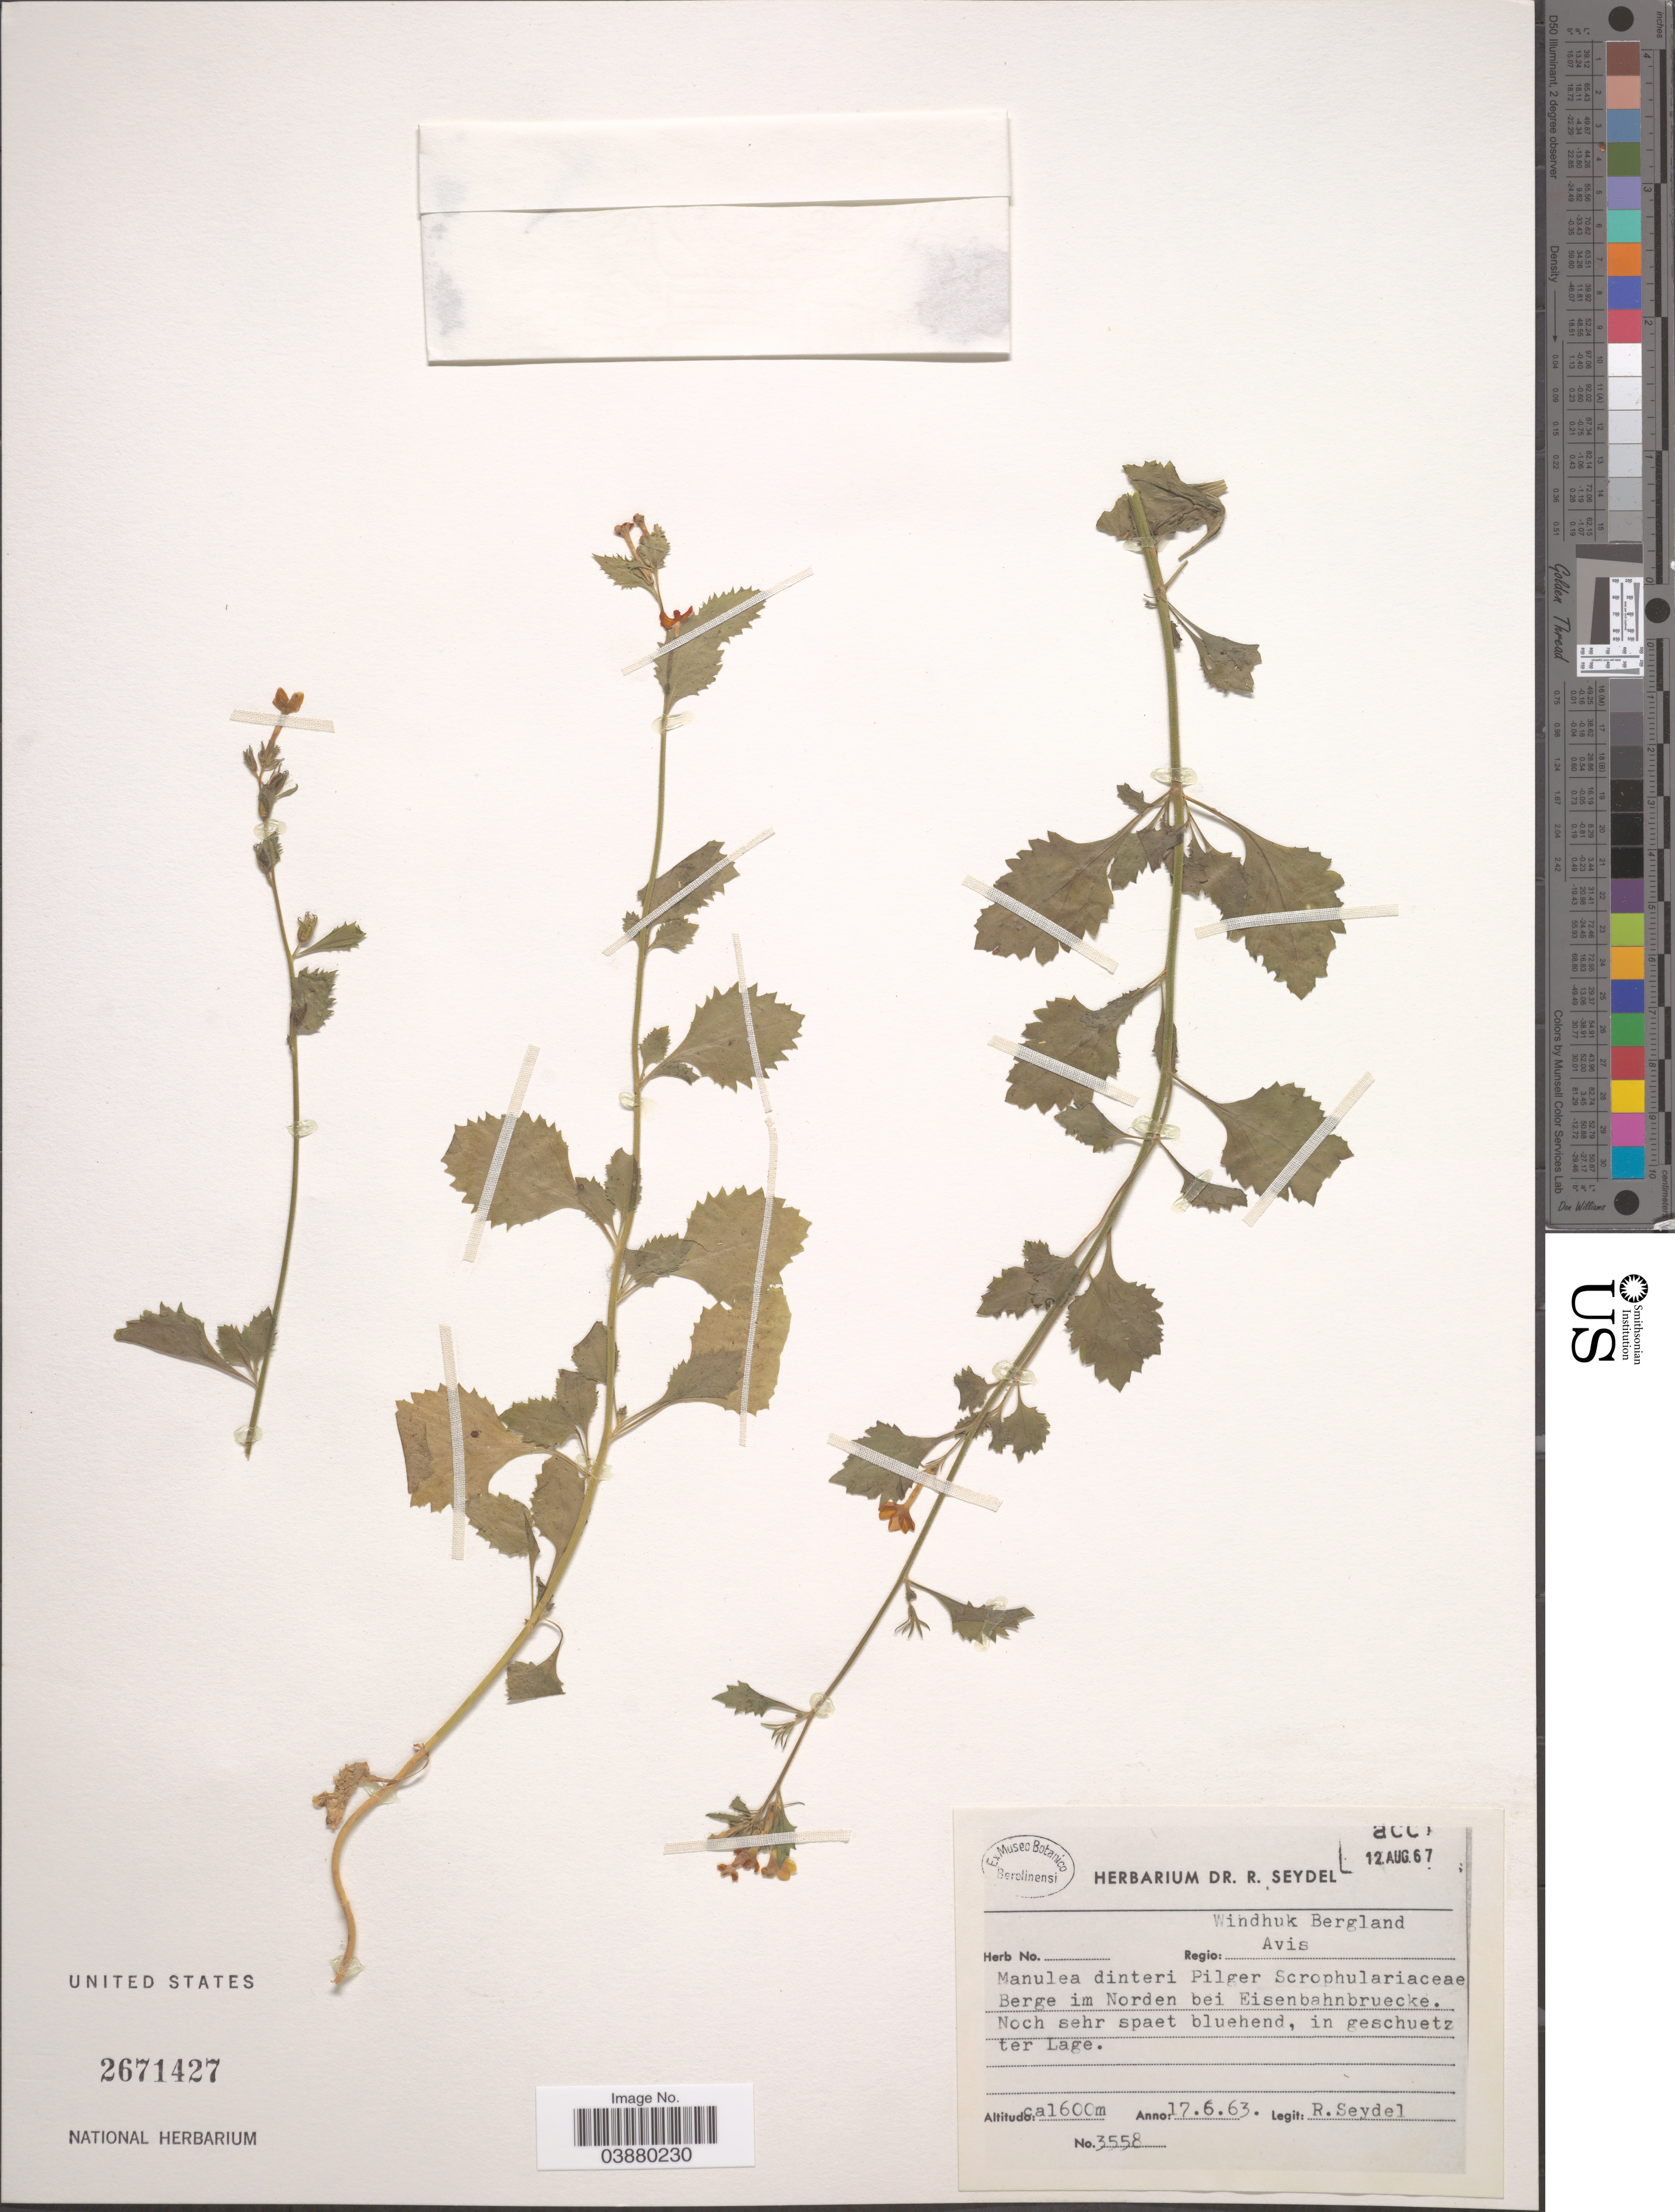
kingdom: Plantae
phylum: Tracheophyta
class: Magnoliopsida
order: Lamiales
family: Scrophulariaceae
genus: Manulea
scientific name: Manulea dubia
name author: Overkott ex Roessler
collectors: R. Seydel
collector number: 3558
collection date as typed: Transcribed d/m/y: 17/6/63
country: Namibia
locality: Windhuk Bergland. Regio: Avis. Berge im Norden bei Eisenbahnbruecke.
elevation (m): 1600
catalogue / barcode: US 2671427